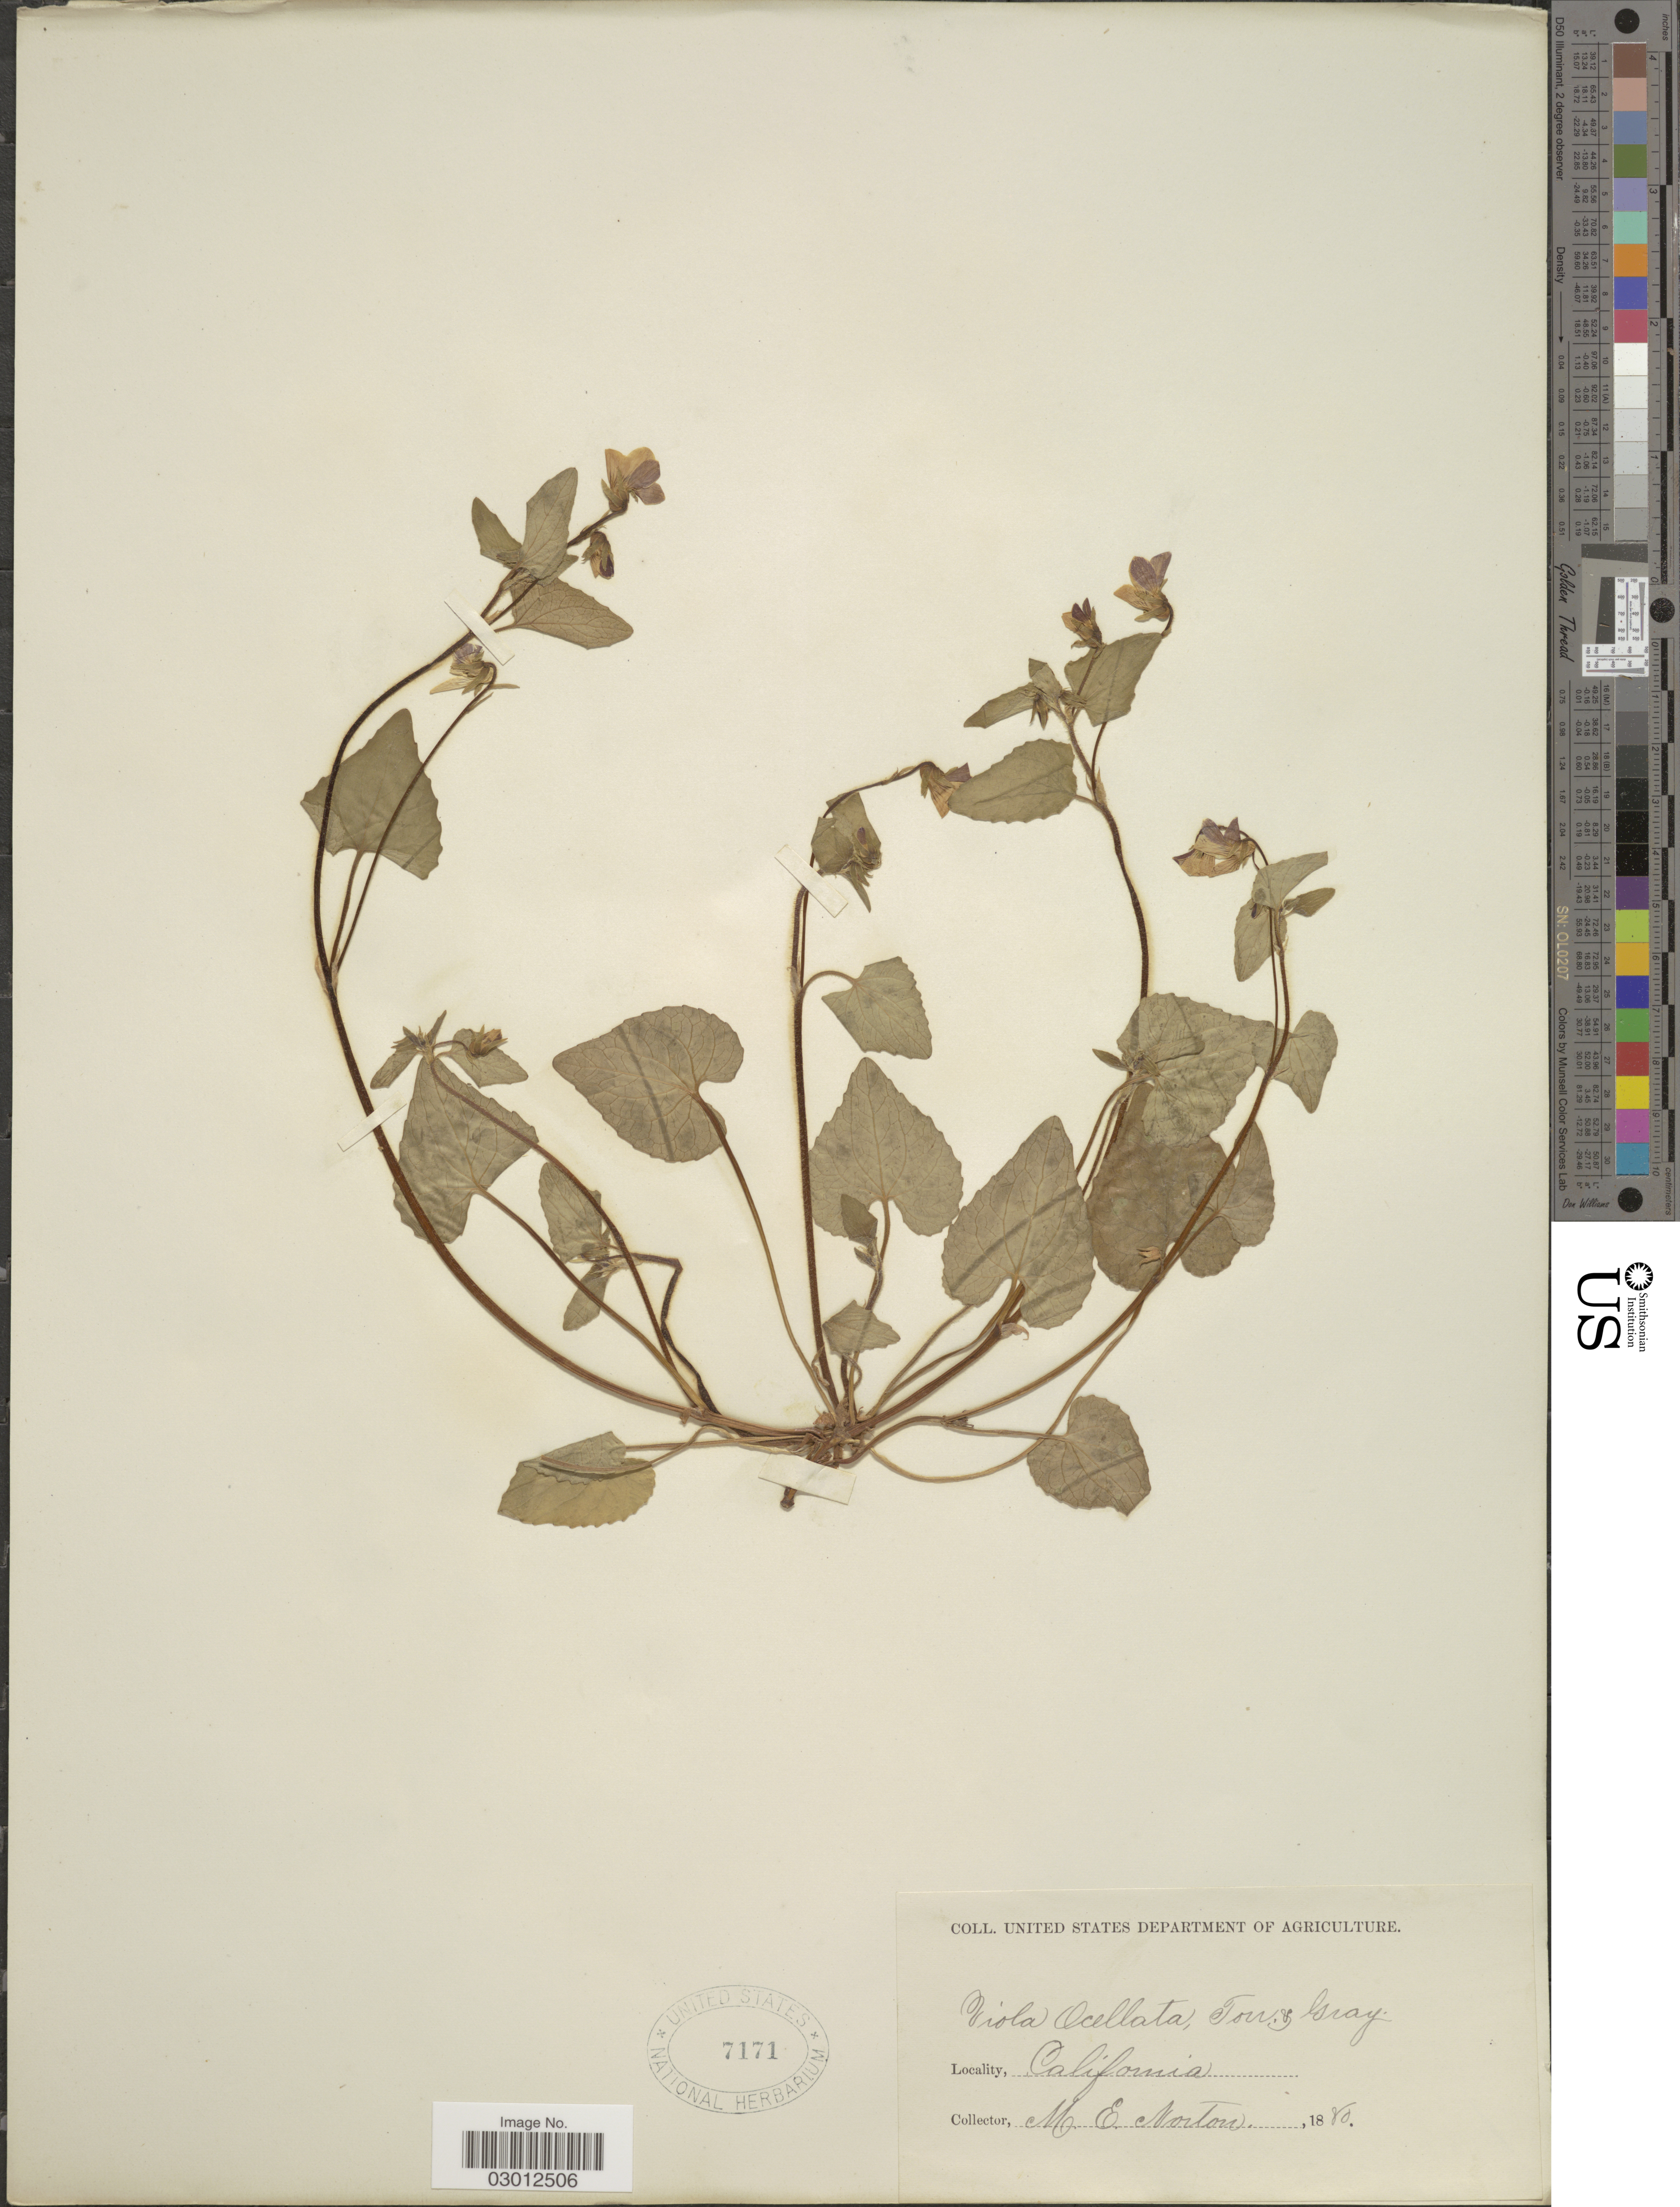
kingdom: Plantae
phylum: Tracheophyta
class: Magnoliopsida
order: Malpighiales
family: Violaceae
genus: Viola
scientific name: Viola ocellata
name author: Torr. & A. Gray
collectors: M. Norton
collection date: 1880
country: United States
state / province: California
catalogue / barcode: US 7171